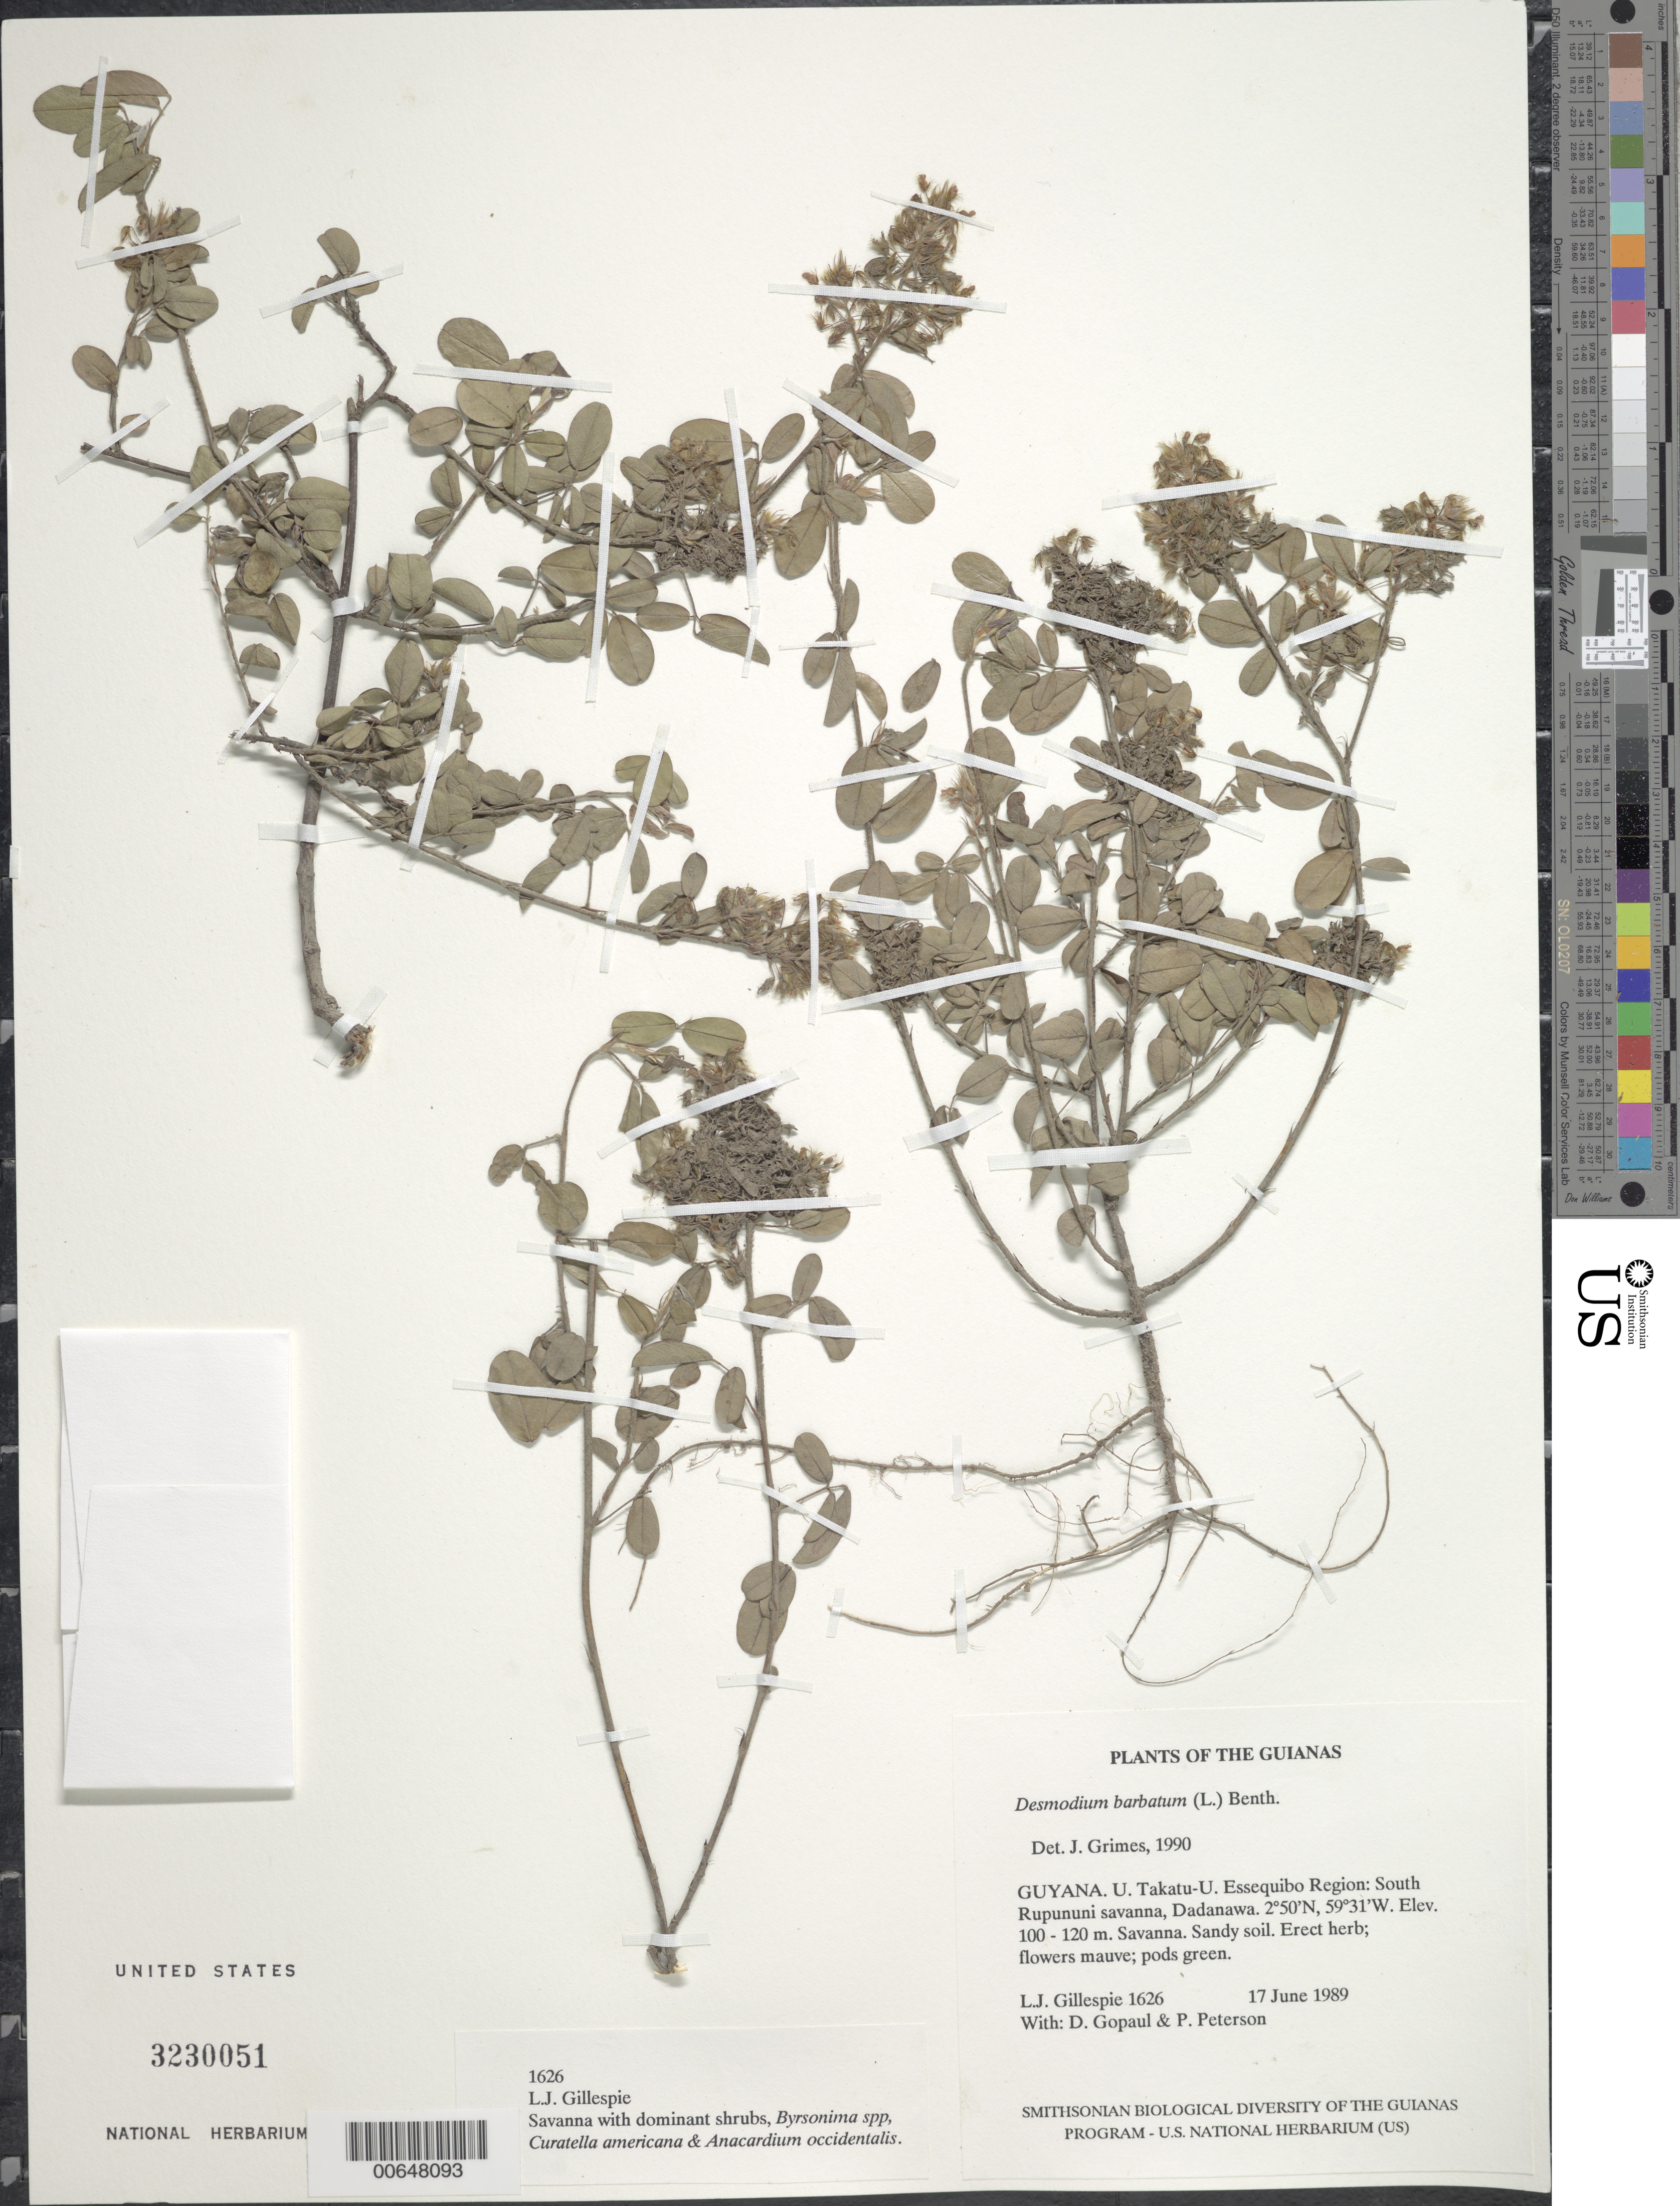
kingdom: Plantae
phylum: Tracheophyta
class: Magnoliopsida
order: Fabales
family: Fabaceae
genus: Grona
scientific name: Grona barbata var. barbata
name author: (L.) H. Ohashi & K. Ohashi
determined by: Strong, Mark T., (BOT), Smithsonian Institution - National Museum of Natural History (UNITED STATES)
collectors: L. J. Gillespie, D. Gopaul & P. M. Peterson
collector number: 1626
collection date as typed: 17 June 1989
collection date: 1989-06-17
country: Guyana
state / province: U. Takutu-U. Essequibo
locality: South Rupununi savanna, Dadanawa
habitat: Savanna. Sandy soil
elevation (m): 100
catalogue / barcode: US 3230051